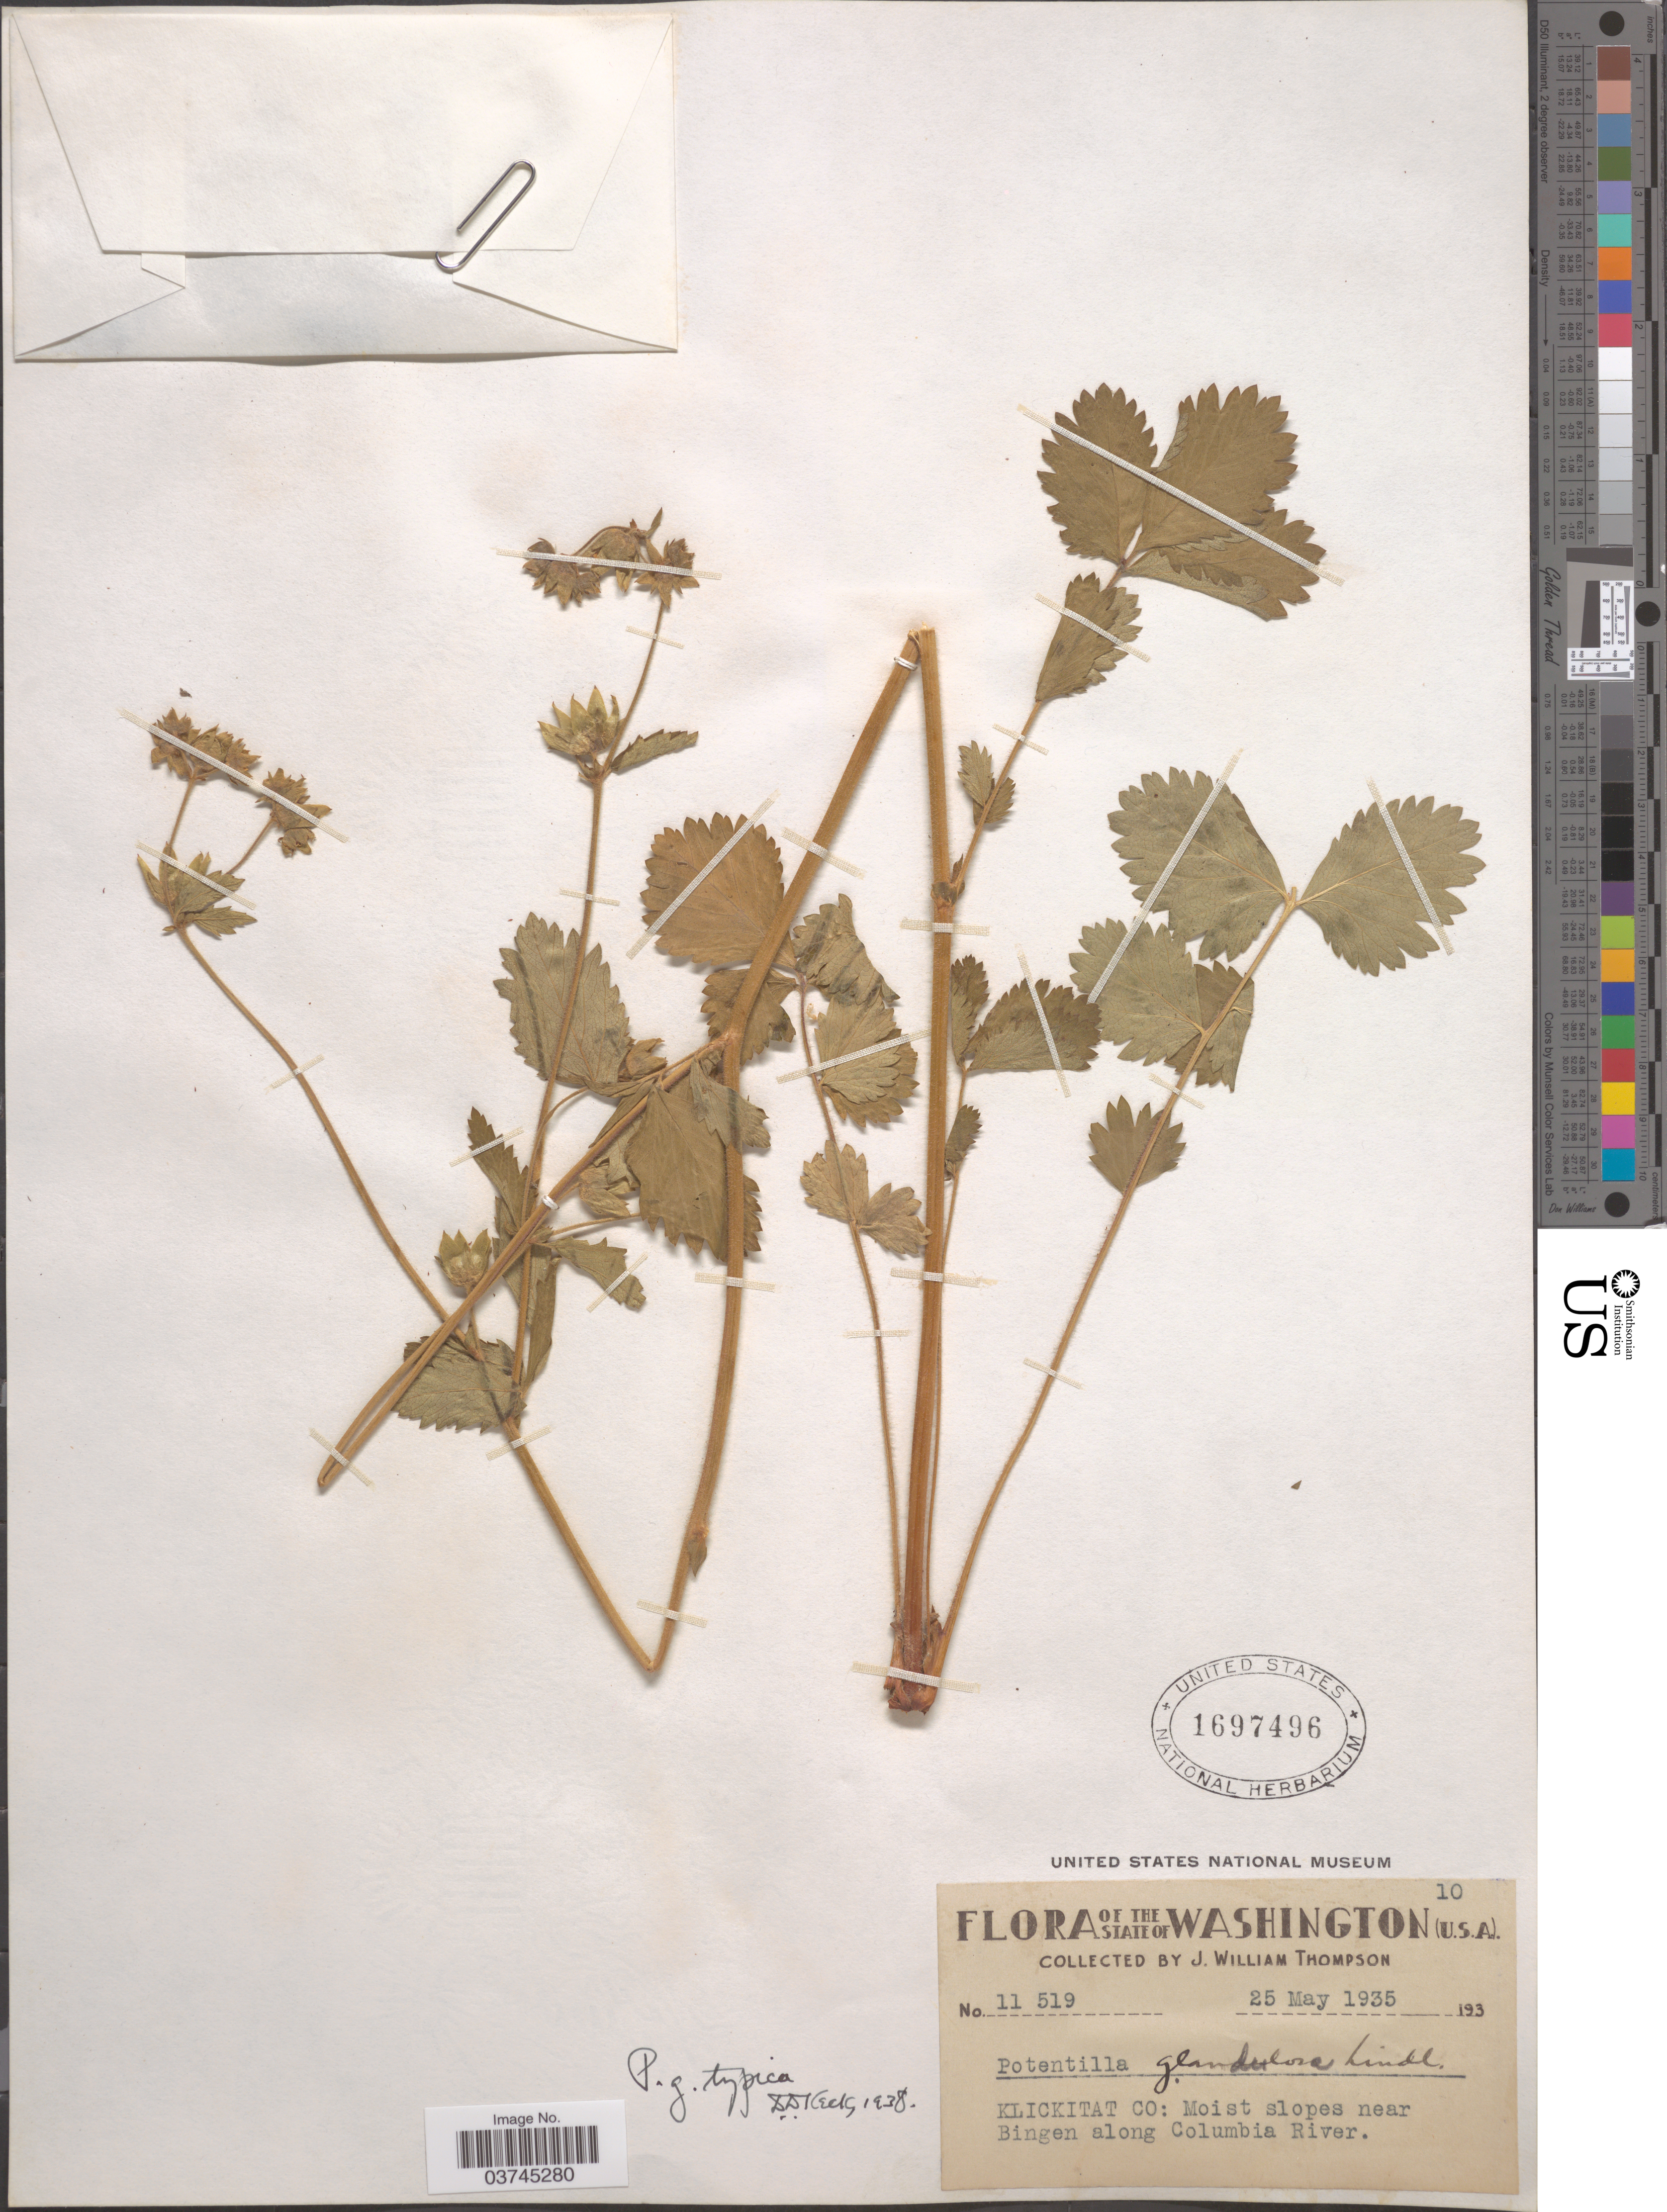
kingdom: Plantae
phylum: Tracheophyta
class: Magnoliopsida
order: Rosales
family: Rosaceae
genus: Drymocallis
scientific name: Drymocallis glandulosa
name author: (Lindl.) Rydb.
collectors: J. W. Thompson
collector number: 11519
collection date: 1935-05-25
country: United States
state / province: Washington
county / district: Klickitat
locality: Klickitat Co: near Bingen along Columbia River.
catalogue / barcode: US 1697496